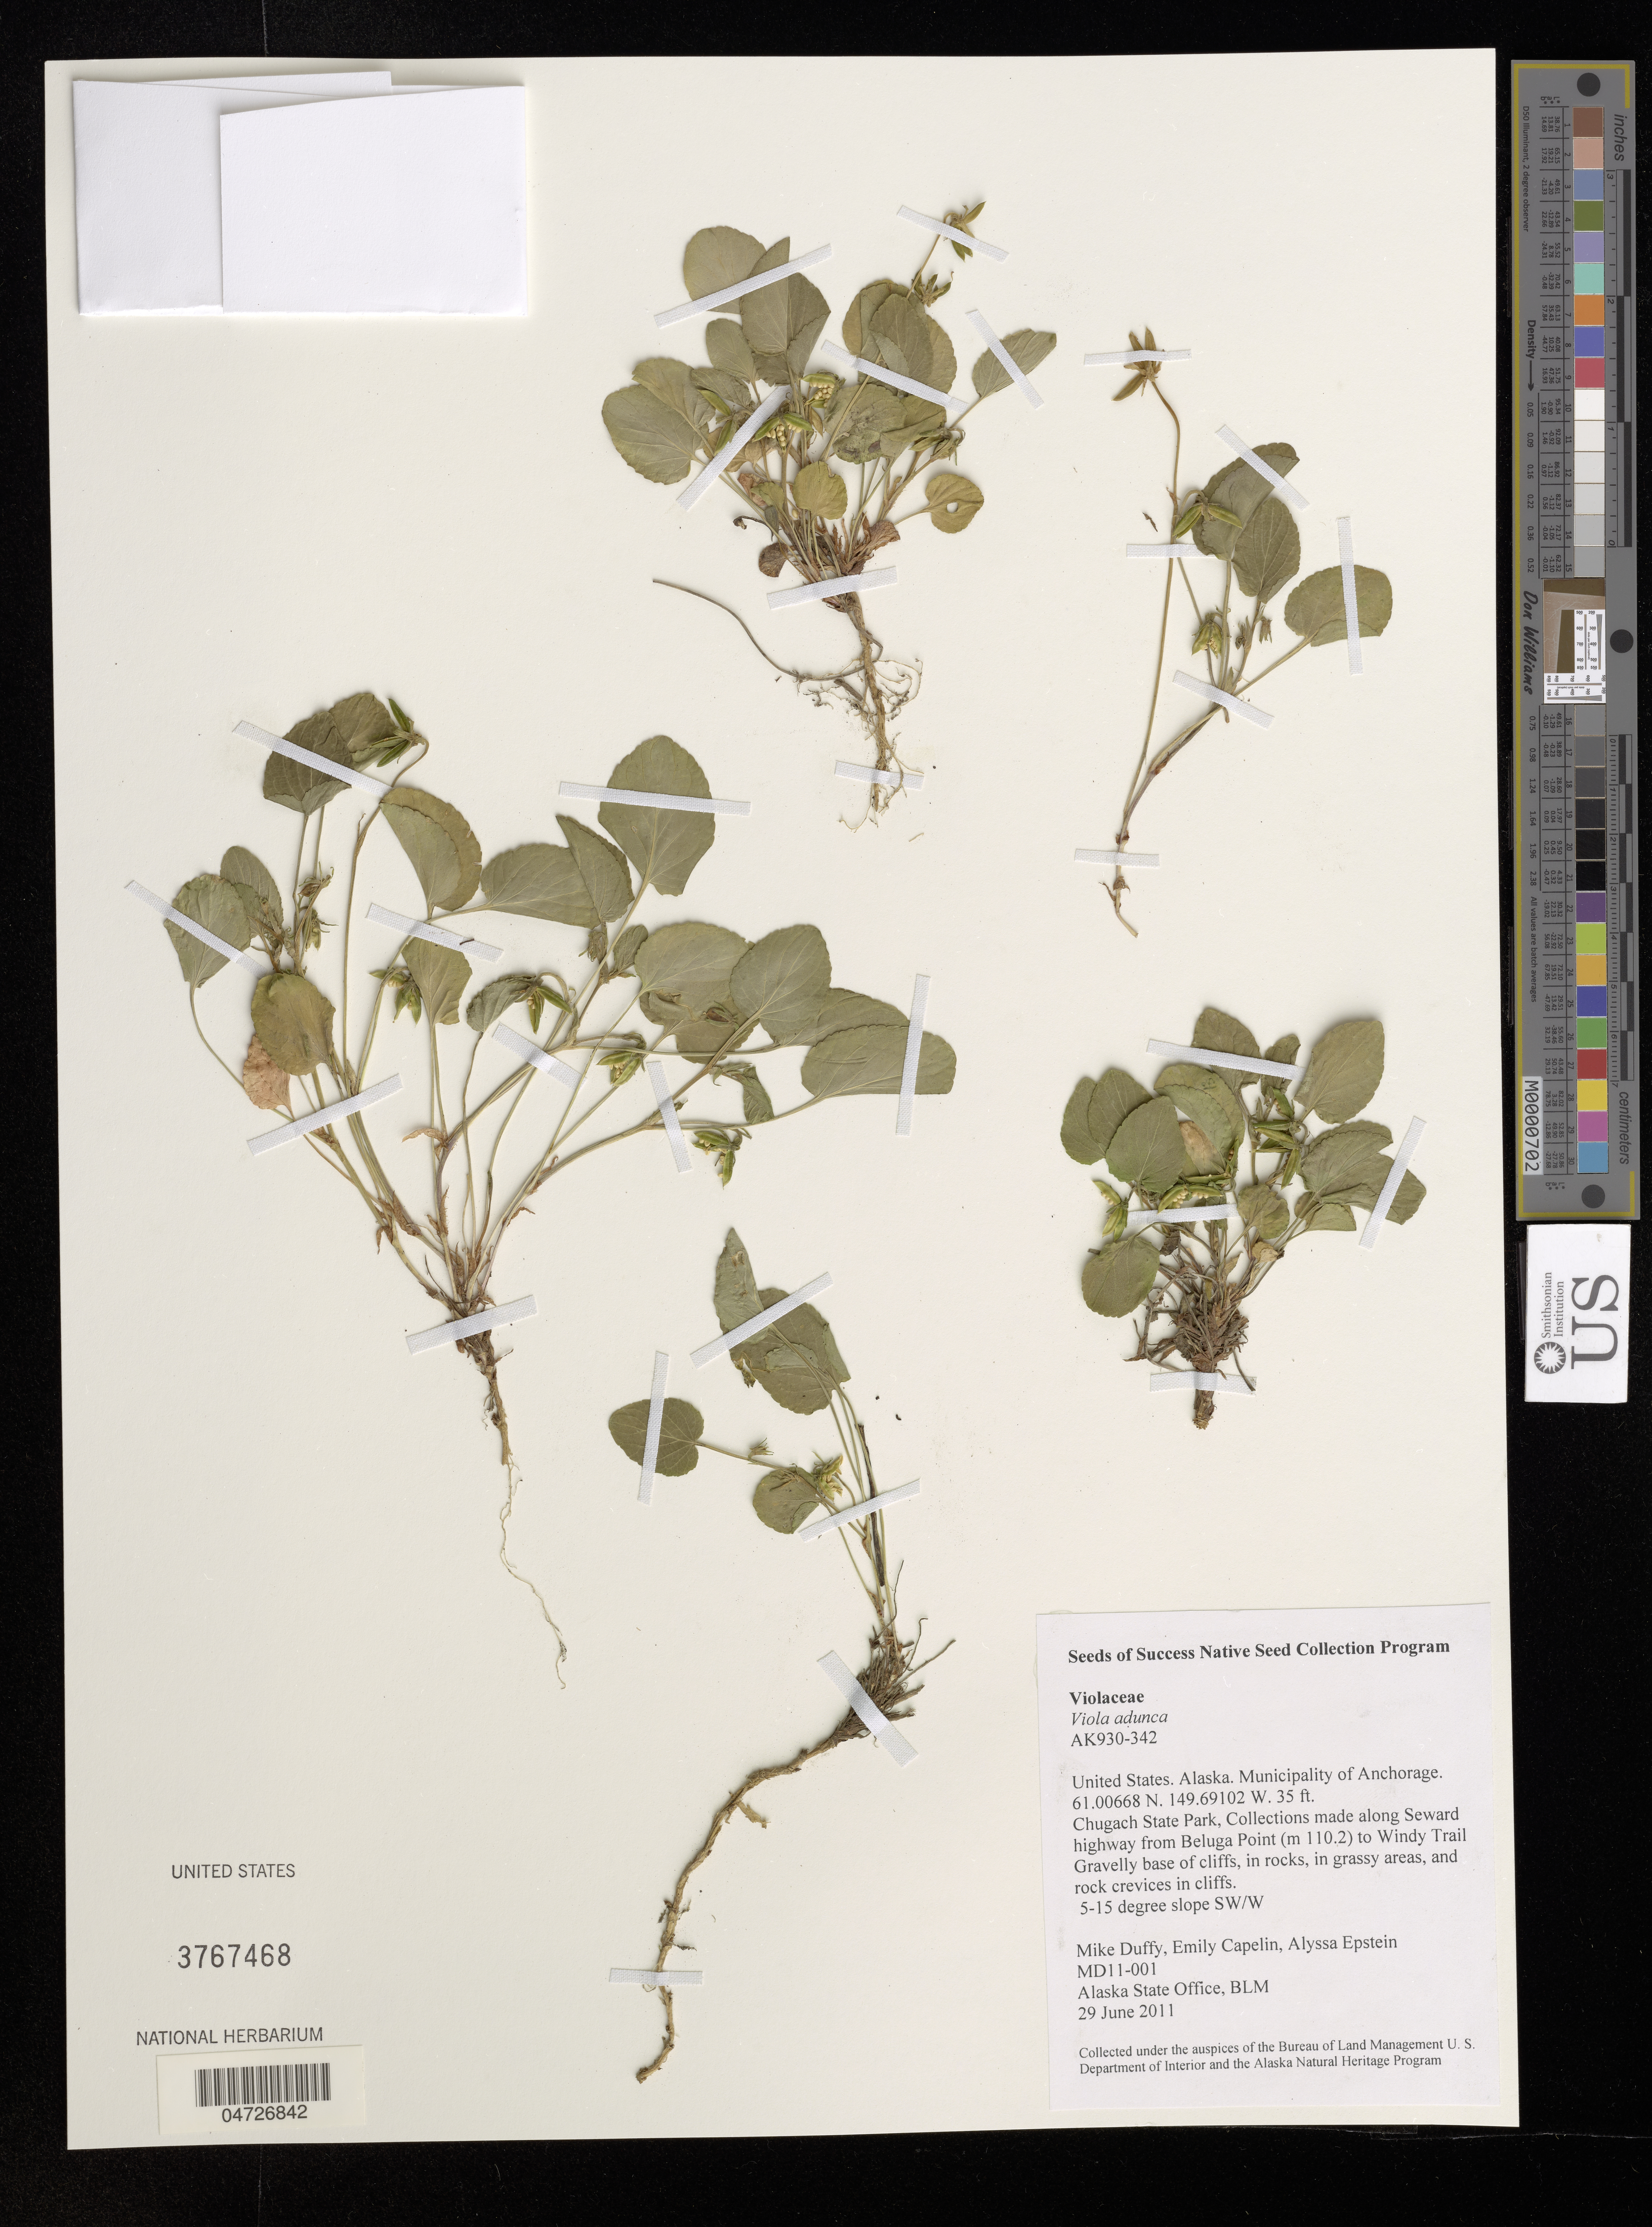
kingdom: Plantae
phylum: Tracheophyta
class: Magnoliopsida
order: Malpighiales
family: Violaceae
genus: Viola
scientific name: Viola adunca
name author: Sm.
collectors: M. Duffy, E. Capelin & A. Epstein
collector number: MD11-001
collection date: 2011-06-29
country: United States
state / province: Alaska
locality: Municipality of Anchorage. Chugach State Park, Collections made along Seward highway from Beluga Point (m 110.2) to Windy Trail.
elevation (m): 11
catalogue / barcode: US 3767468